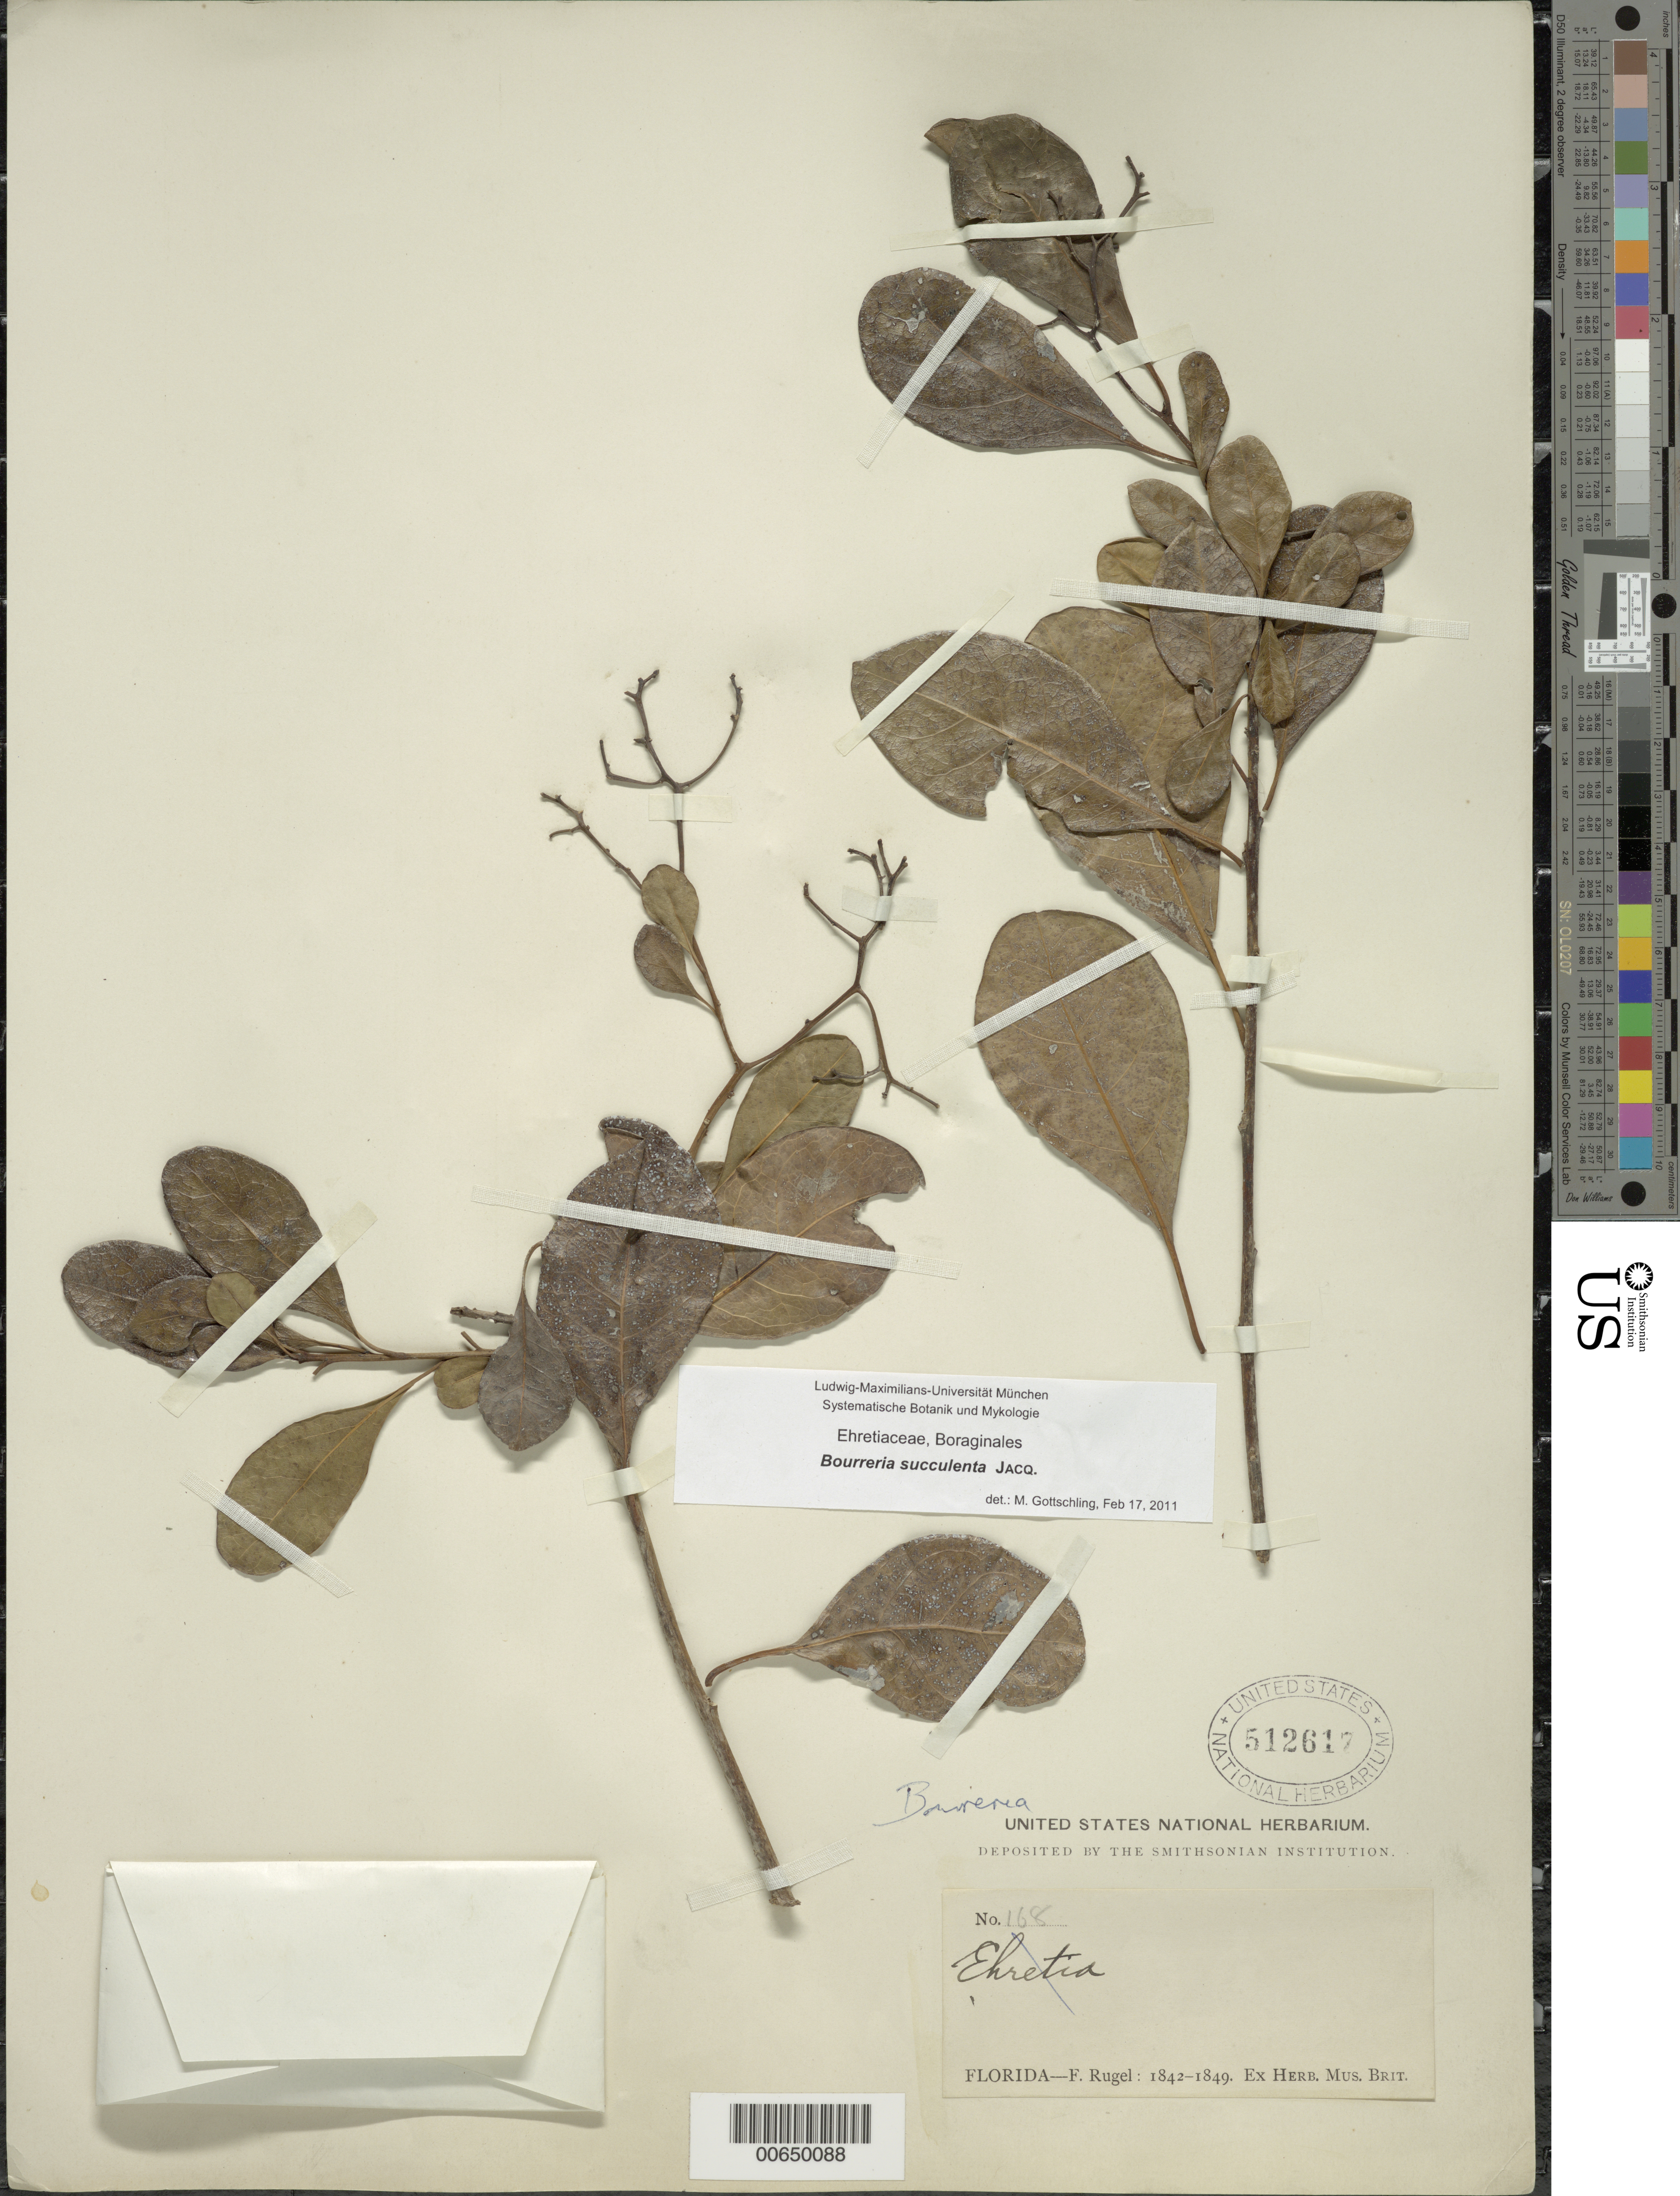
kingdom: Plantae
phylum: Tracheophyta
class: Magnoliopsida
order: Boraginales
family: Ehretiaceae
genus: Bourreria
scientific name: Bourreria succulenta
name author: Jacq.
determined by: Gottschling, Marc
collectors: F. Rugel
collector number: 168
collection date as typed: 1842 to -- --- 1849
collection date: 1842/1849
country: United States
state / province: Florida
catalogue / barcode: US 512617